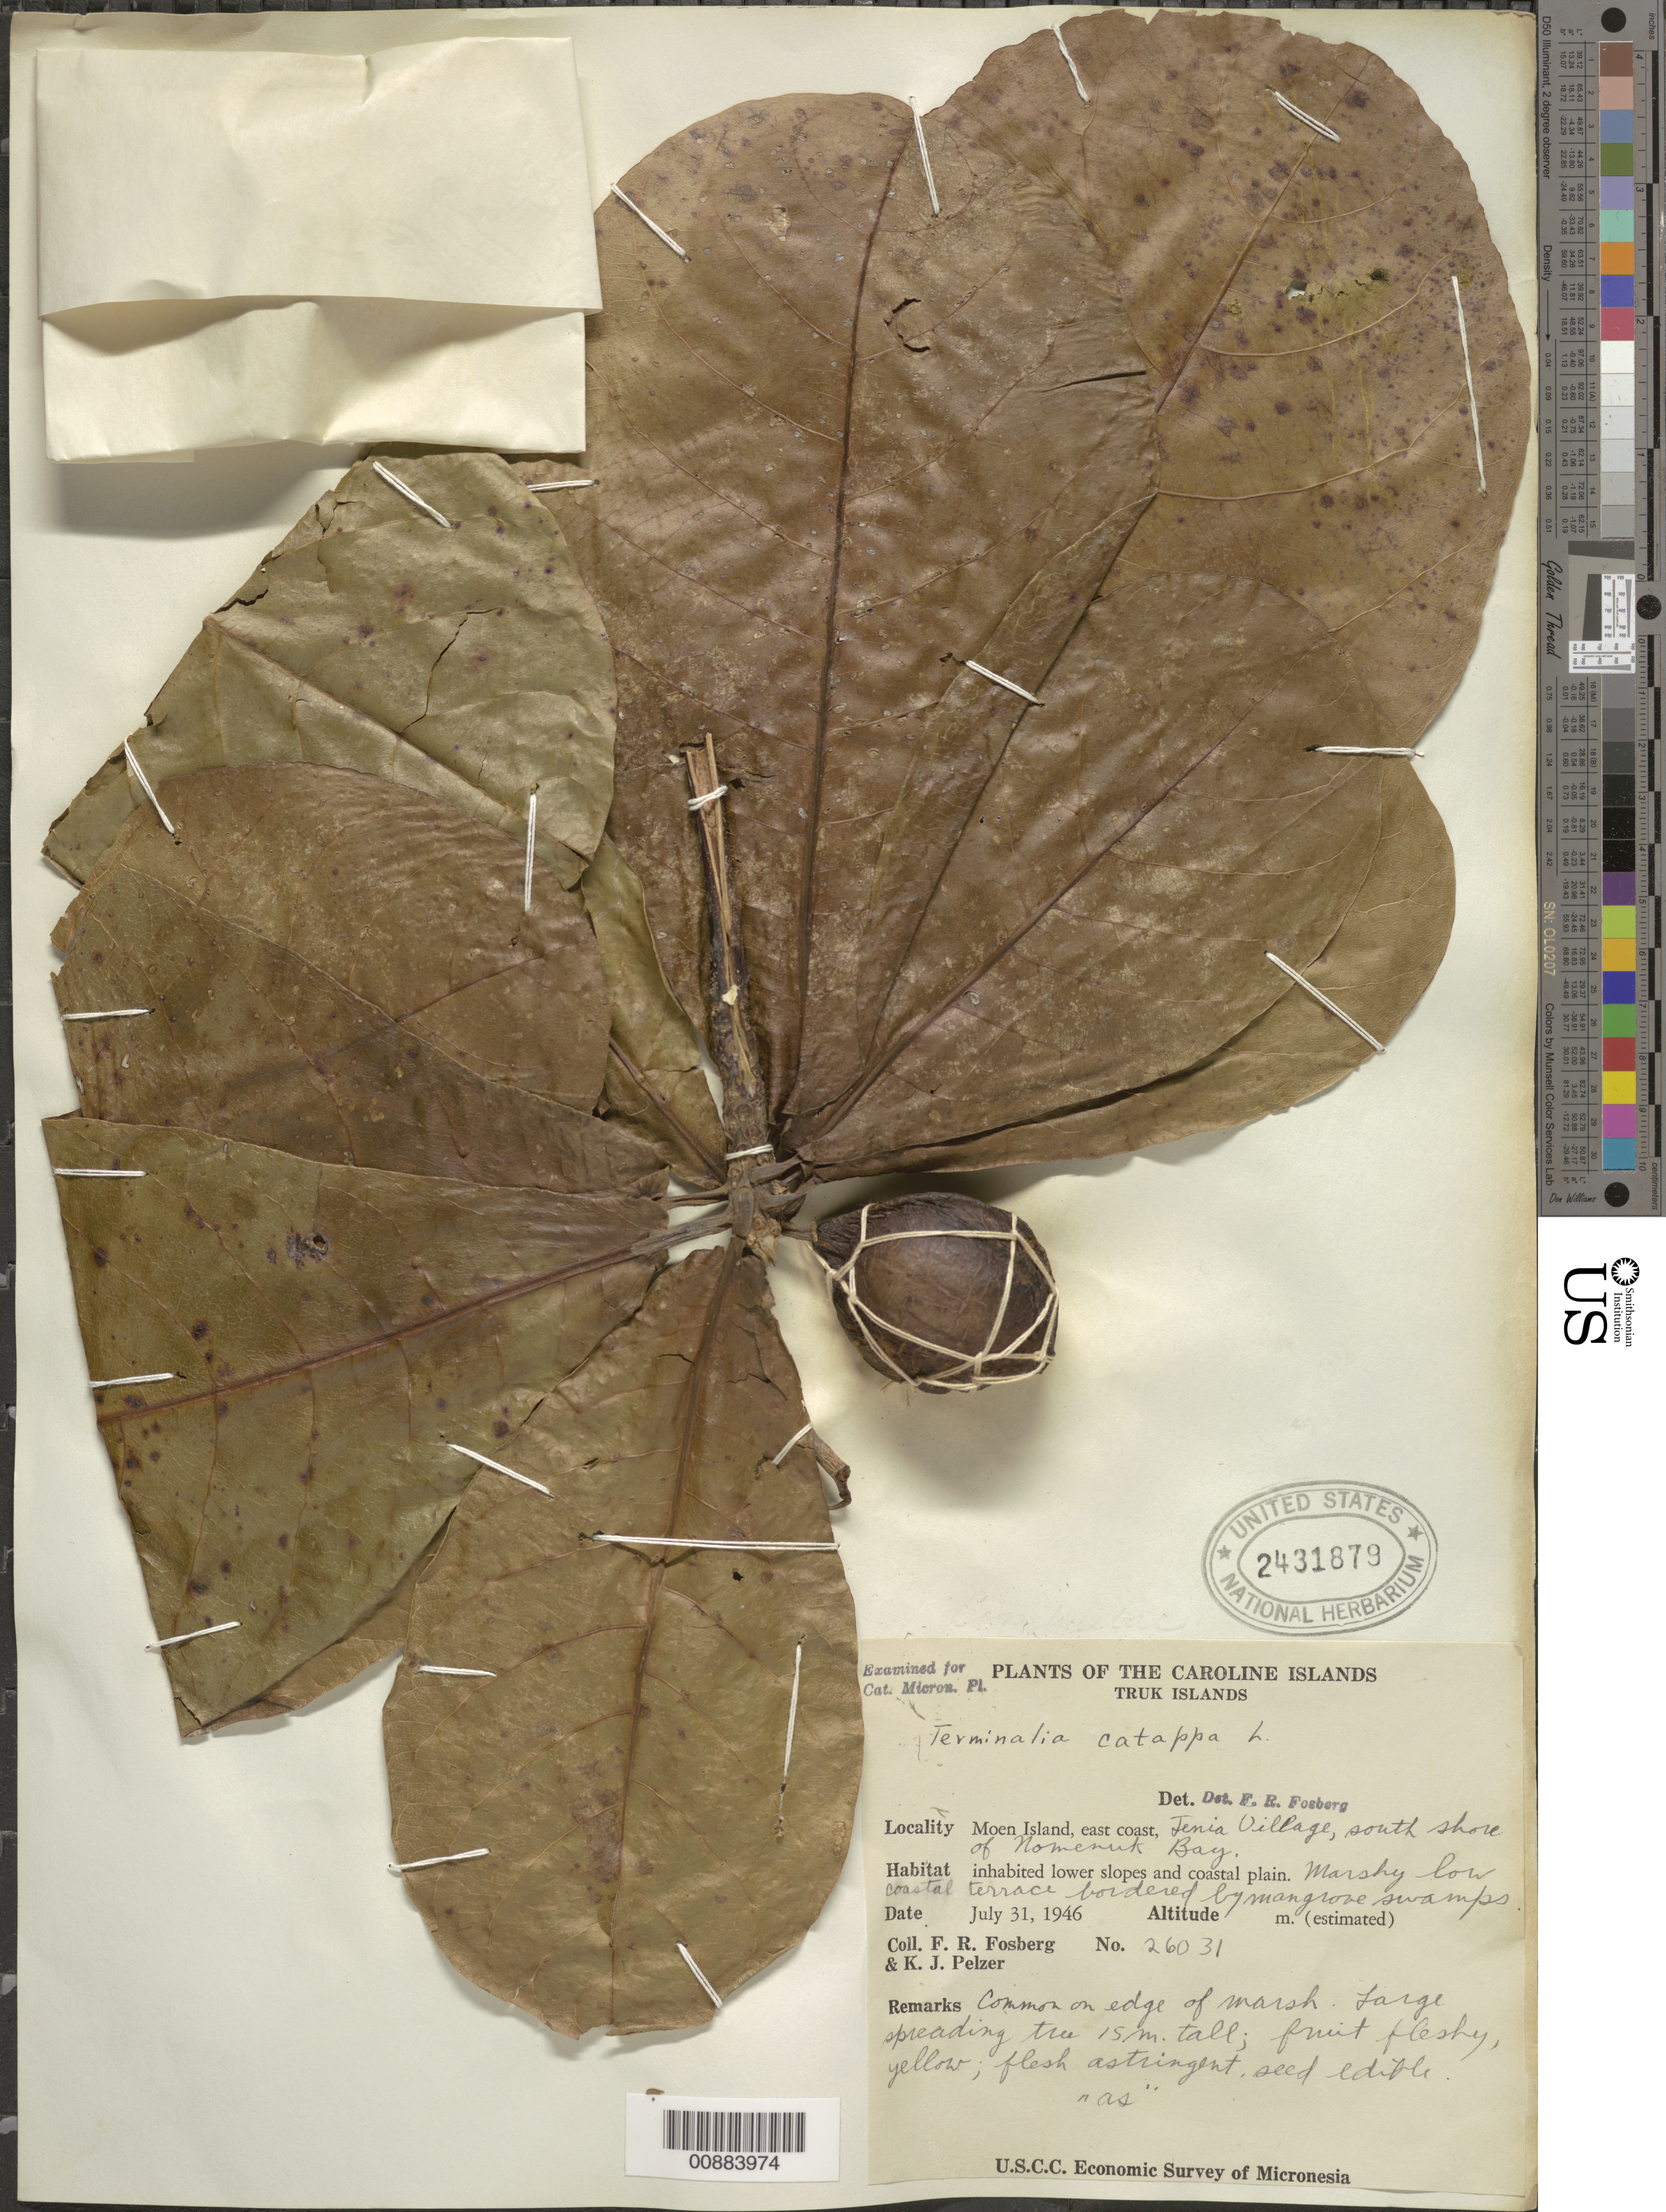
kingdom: Plantae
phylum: Tracheophyta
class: Magnoliopsida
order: Myrtales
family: Combretaceae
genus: Terminalia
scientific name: Terminalia catappa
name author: L.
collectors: F. R. Fosberg & K. J. Pelzer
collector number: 26031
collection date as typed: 31 Jul 1946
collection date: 1946-07-31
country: Micronesia, Federated States of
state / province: Truk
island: Moen [Wono]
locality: East coast, Jenia Village, south shore of Nomenuk Bay.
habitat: inhabited lower slopes and coastal plain. Marshy low coastal terrace bordered by mangrove swamps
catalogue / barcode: US 2431879